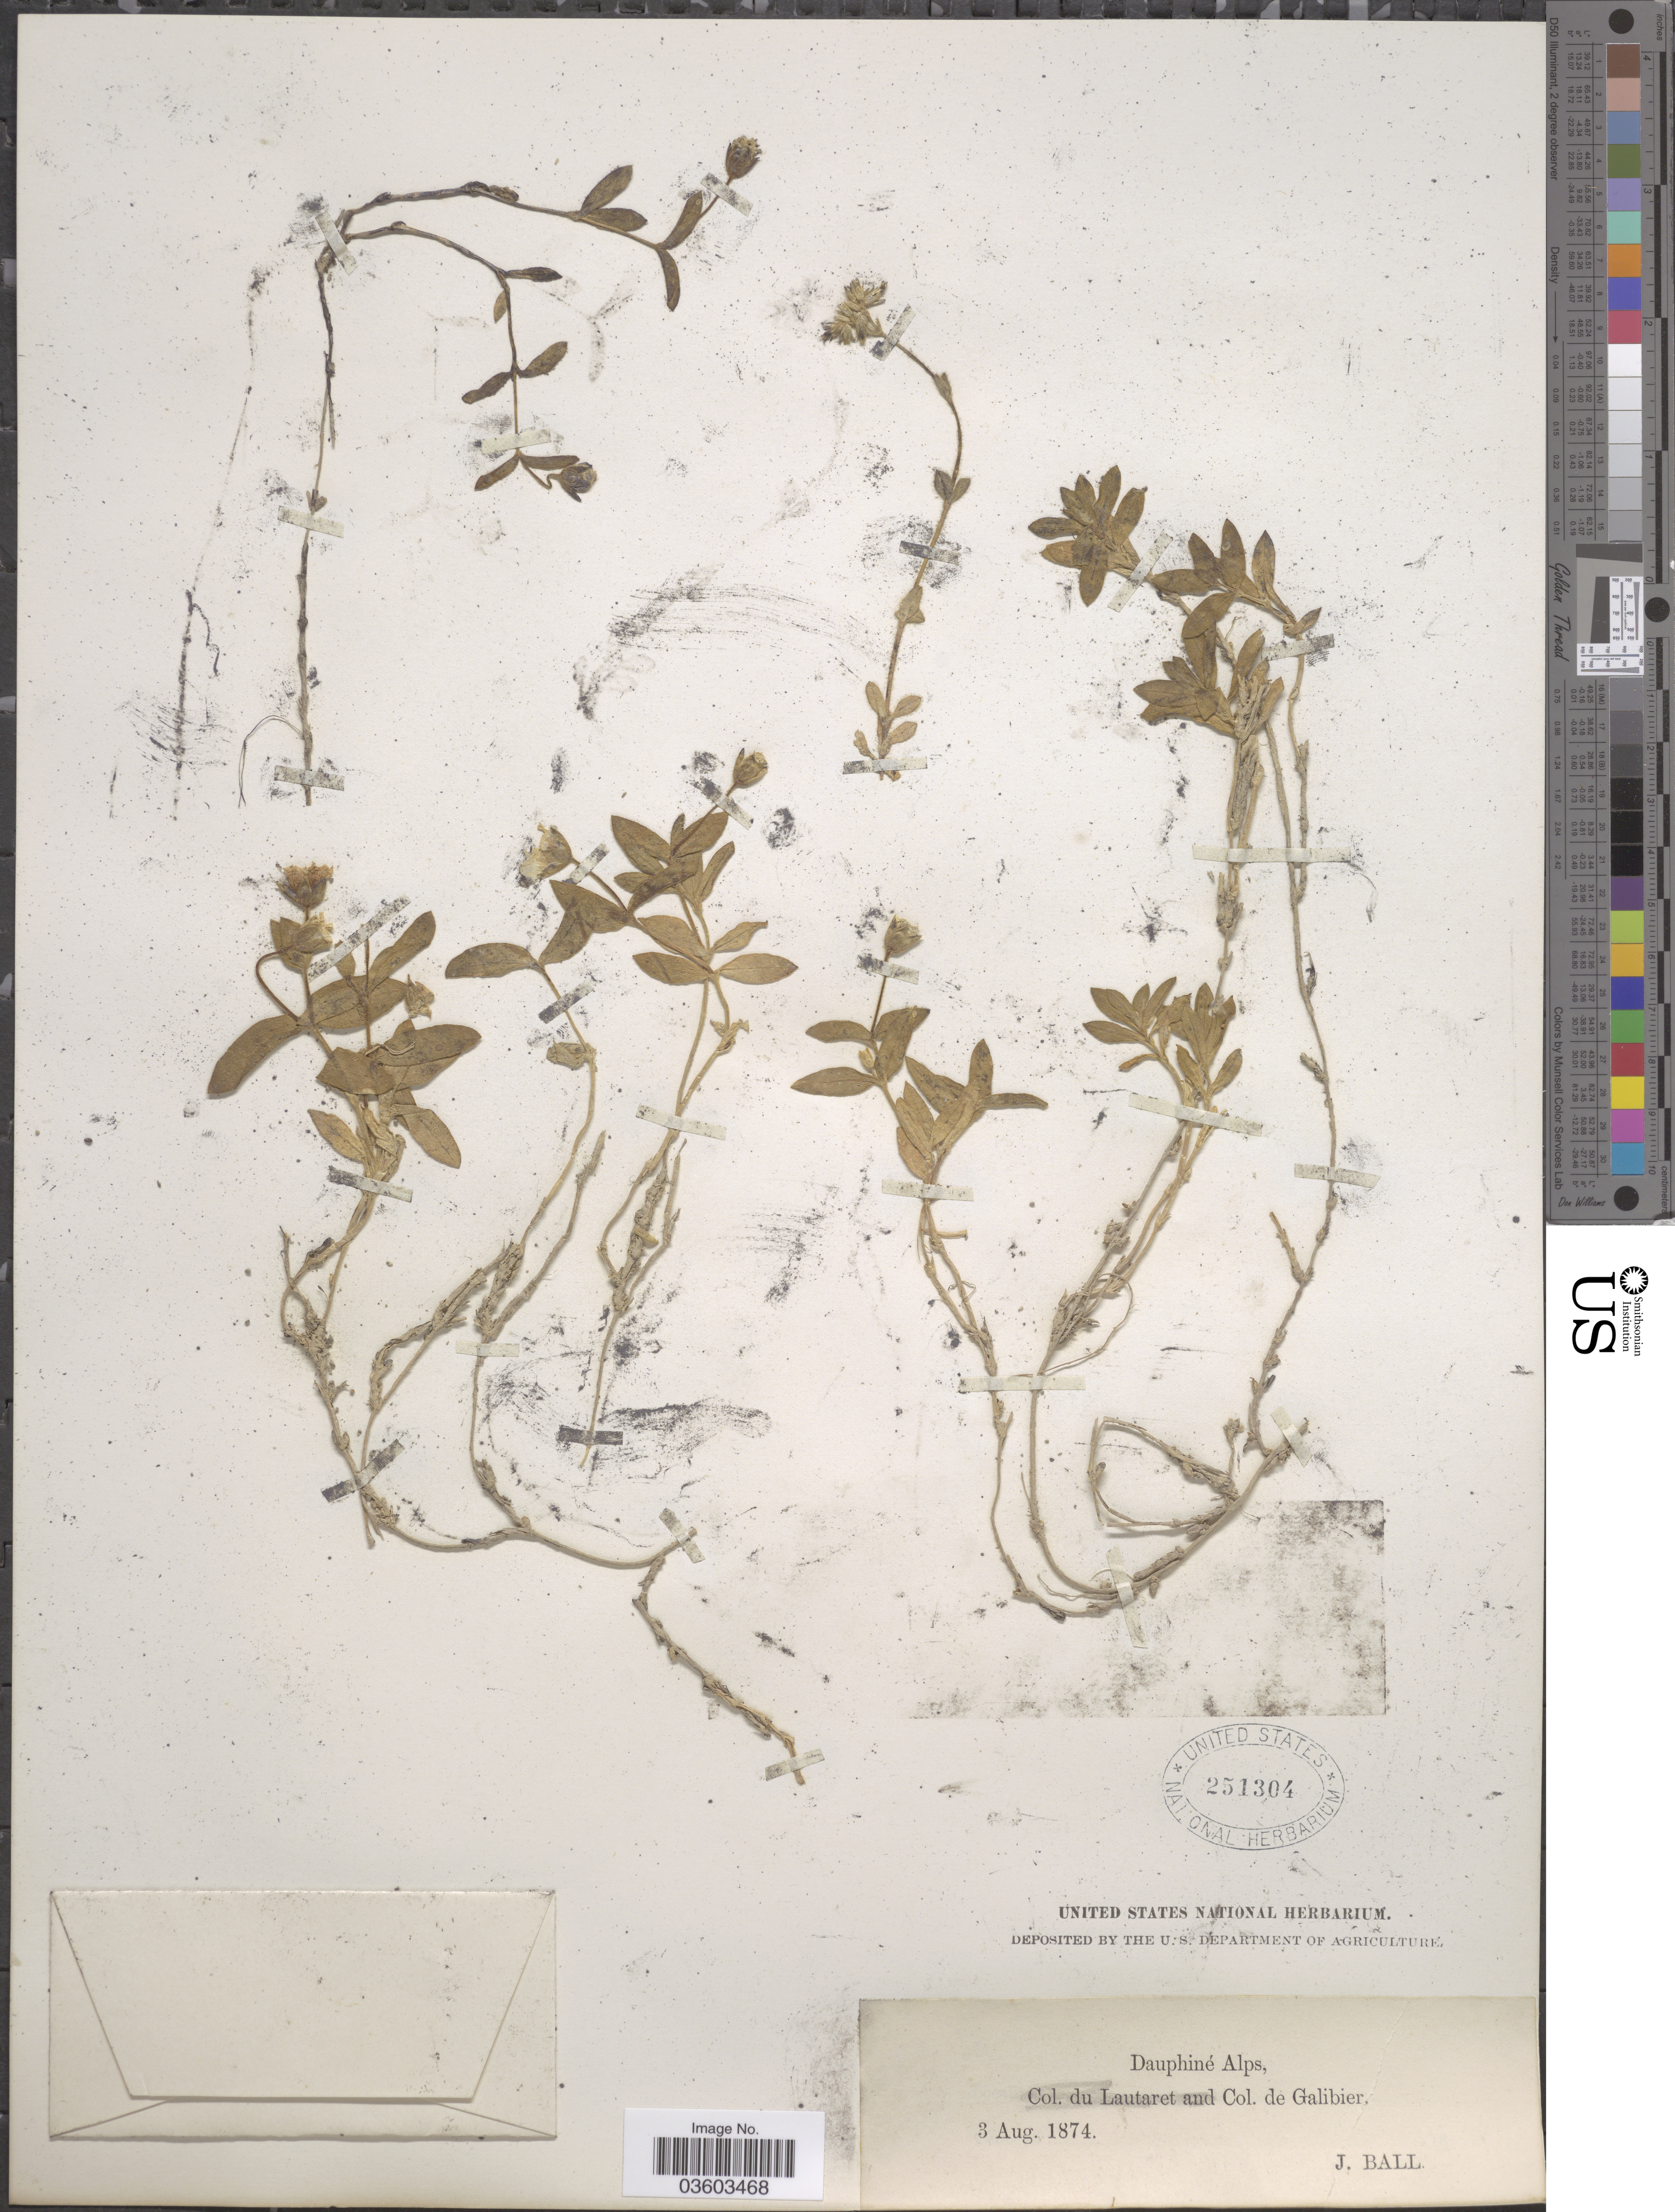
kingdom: Plantae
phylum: Tracheophyta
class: Magnoliopsida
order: Caryophyllales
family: Caryophyllaceae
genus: Cerastium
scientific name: Cerastium sp.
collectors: J. Ball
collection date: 1874-08-03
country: France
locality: Dauphiné Alps, Col. de Galibier.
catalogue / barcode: US 251304